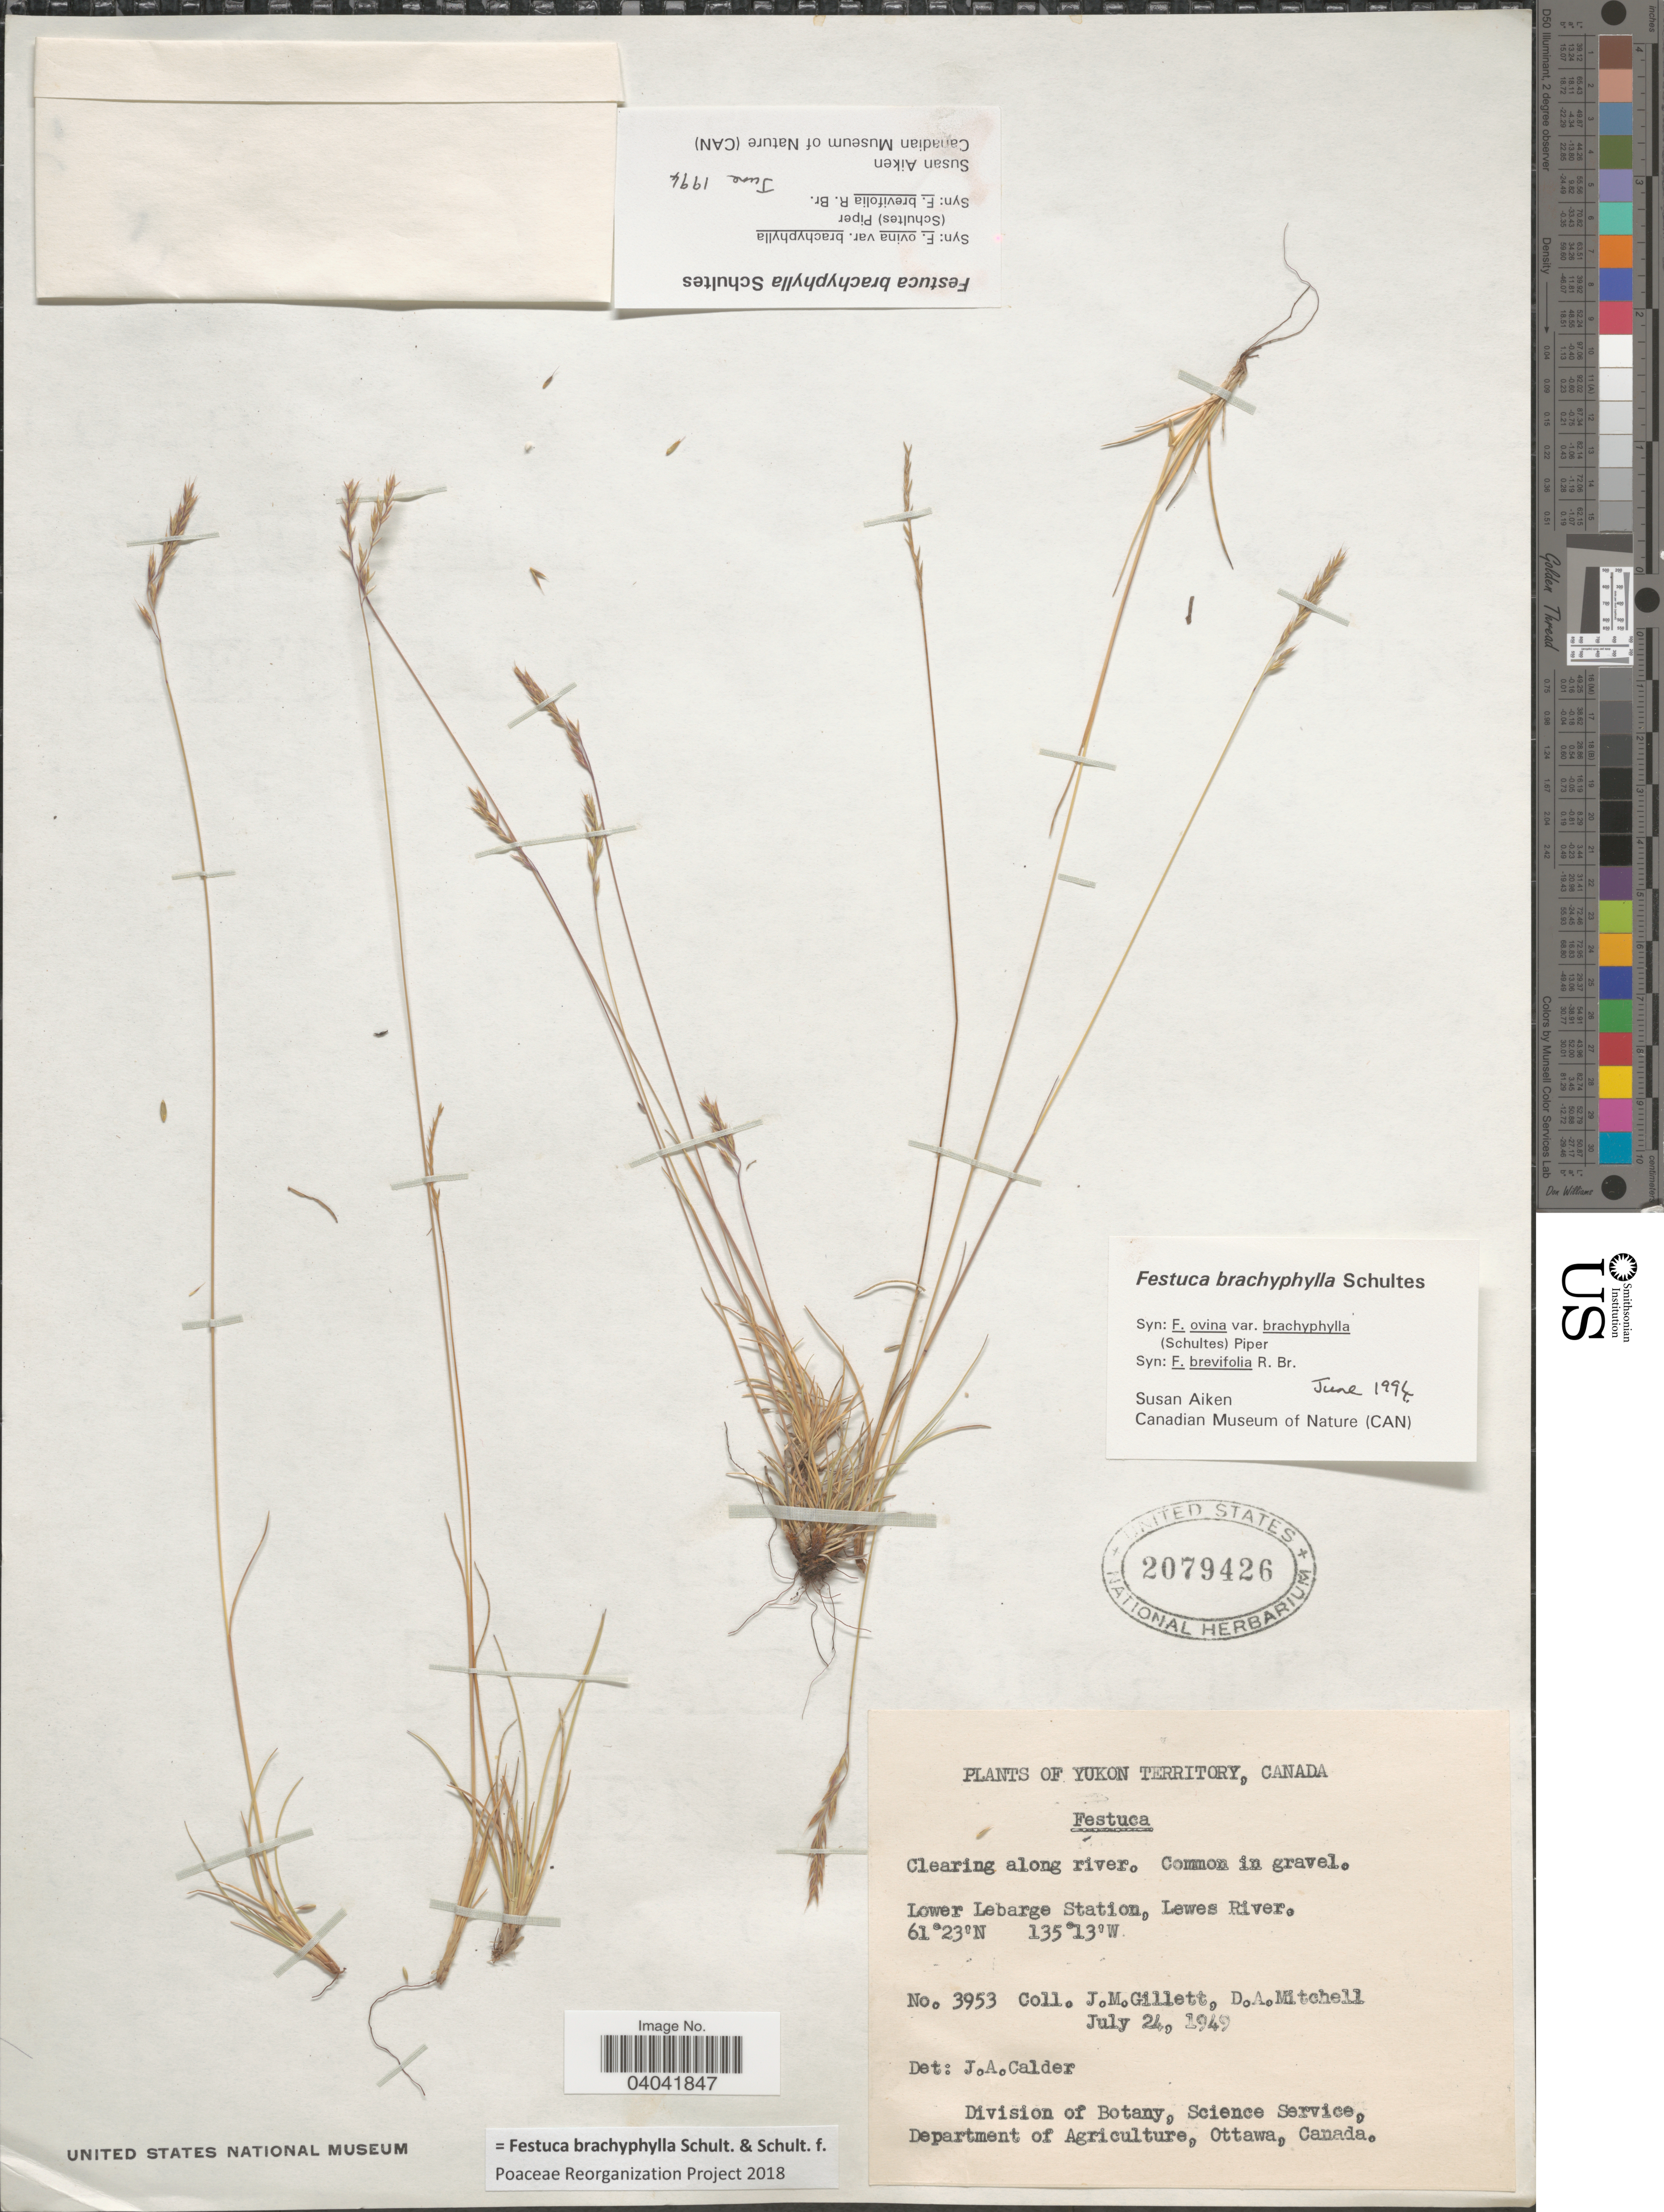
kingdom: Plantae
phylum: Tracheophyta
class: Liliopsida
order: Poales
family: Poaceae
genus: Festuca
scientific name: Festuca brachyphylla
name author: Schult. & Schult. f.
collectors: J. M. Gillett & D. Mitchell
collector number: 3953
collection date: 1949-07-24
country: Canada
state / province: Yukon Territory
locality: Clearing along river. Common in gravel. Lower Lebarge Station, Lewes River.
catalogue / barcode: US 2079426